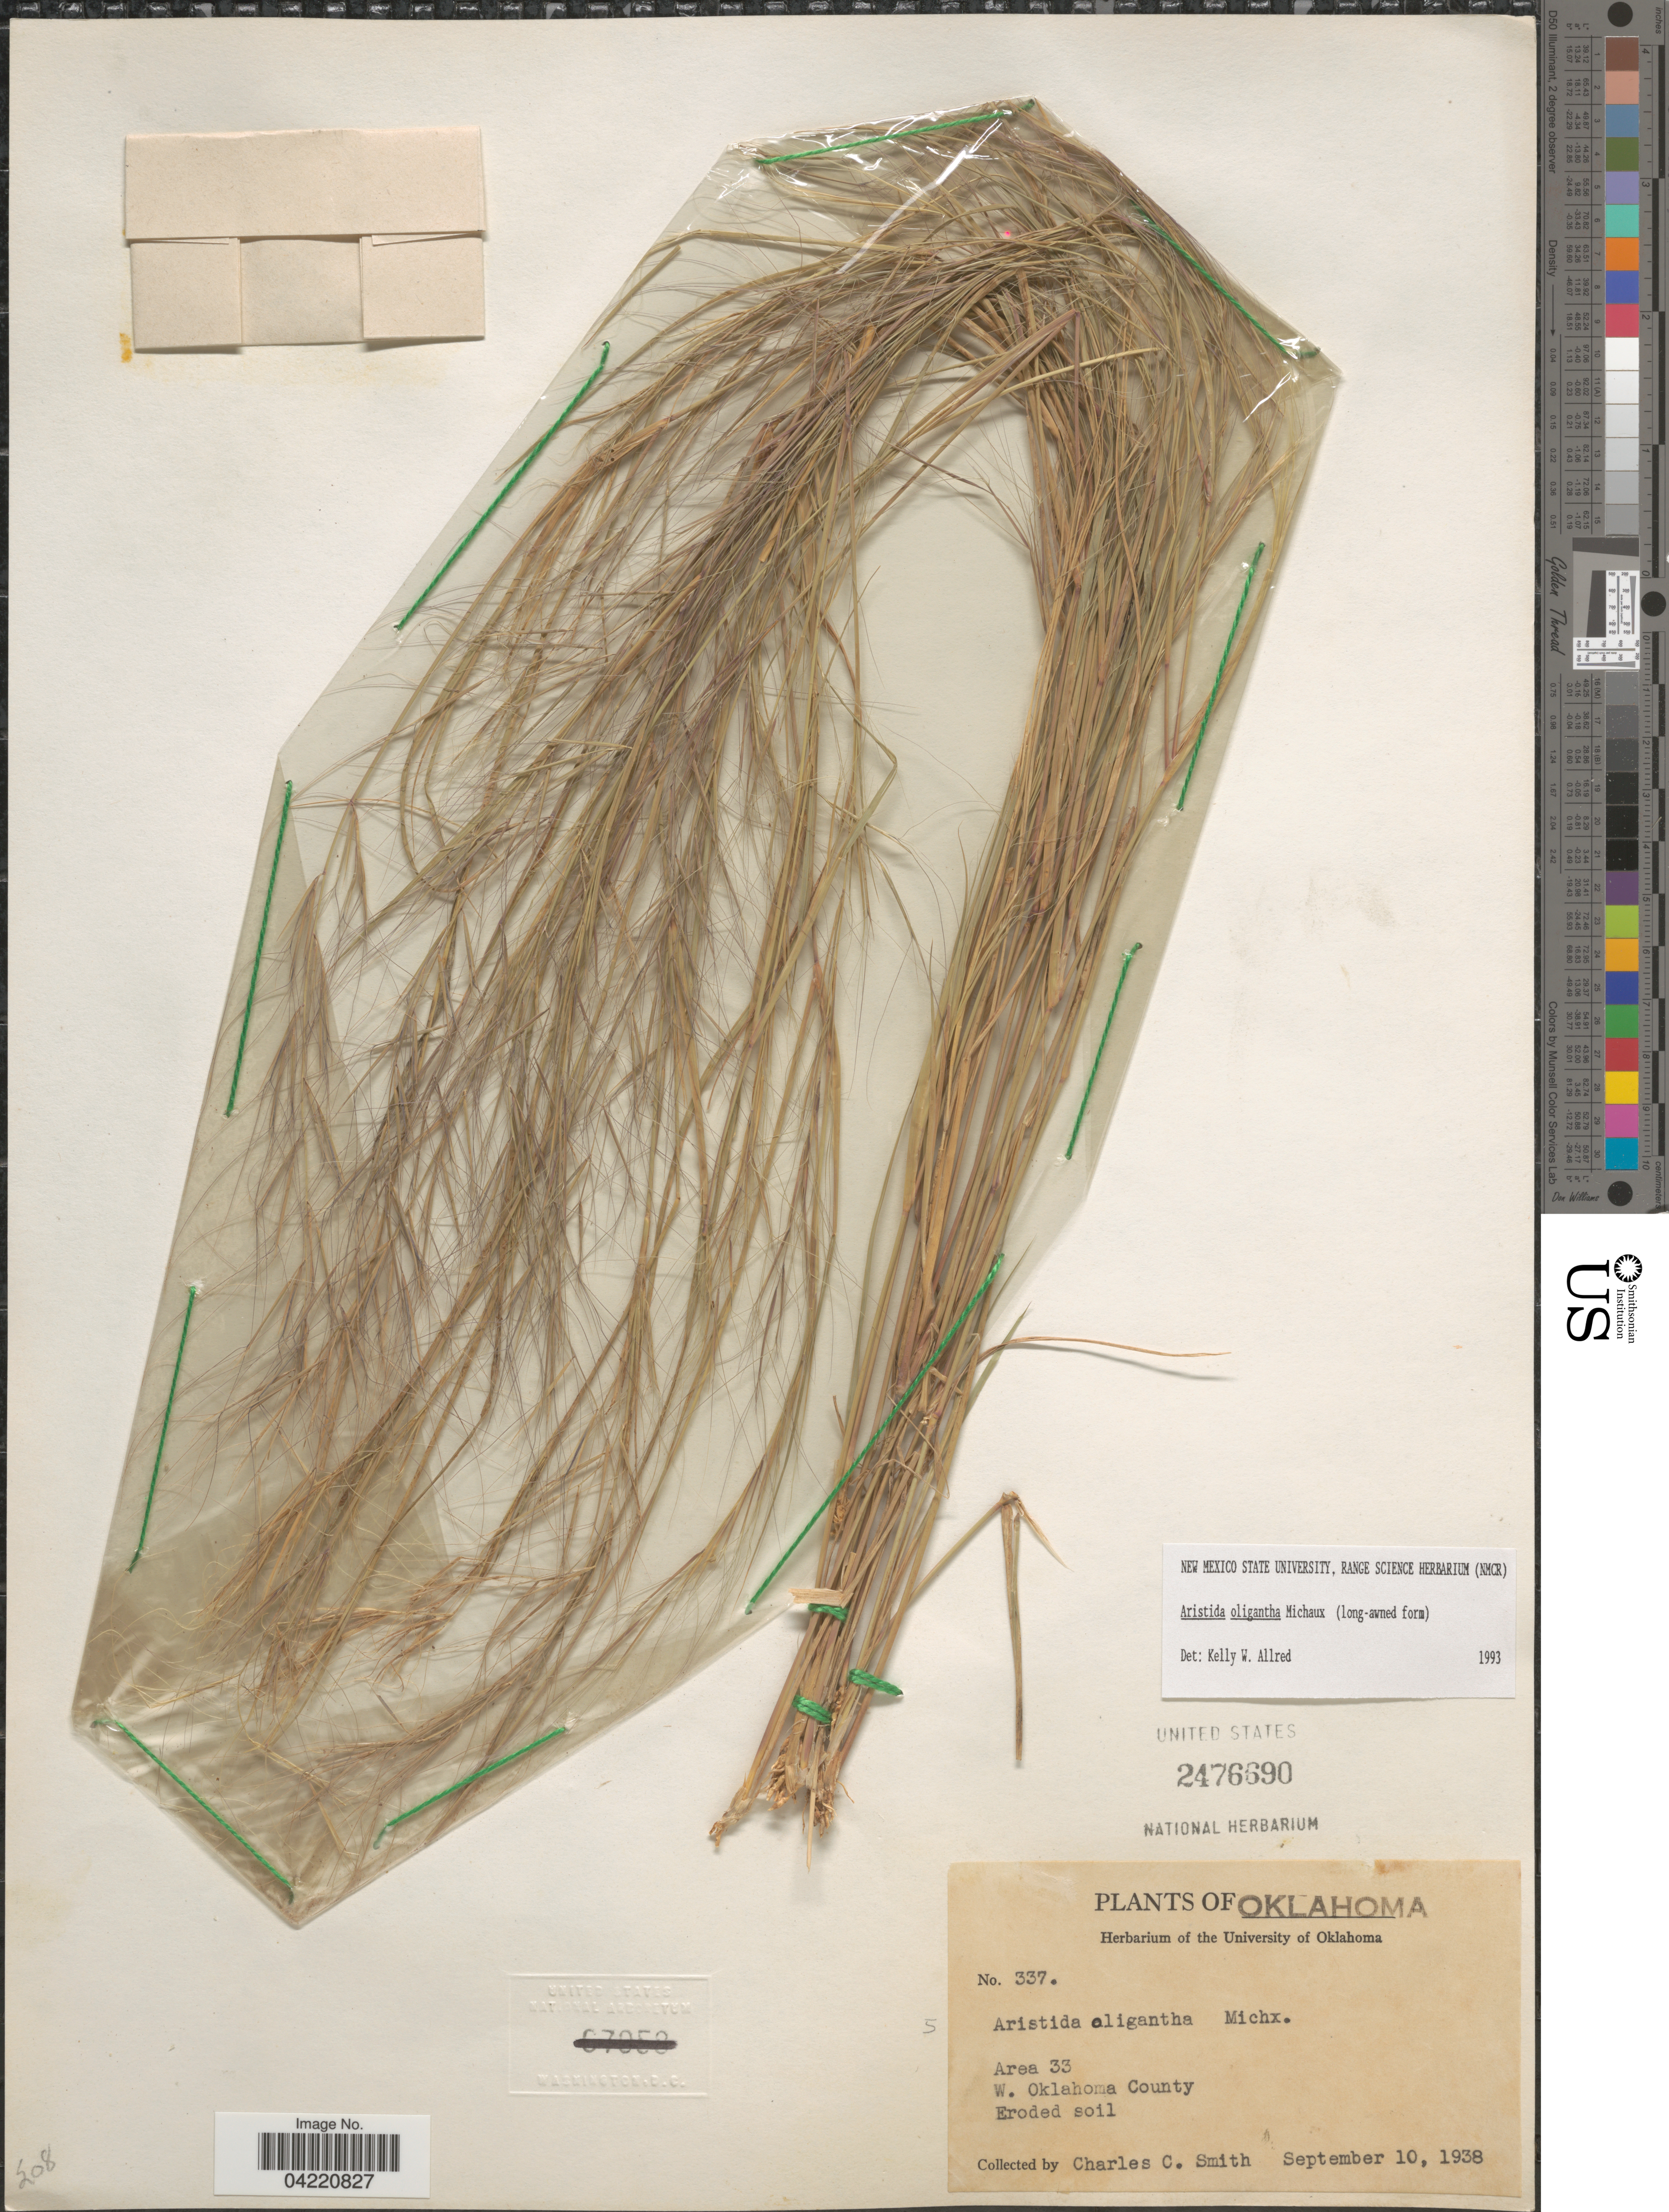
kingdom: Plantae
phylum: Tracheophyta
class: Liliopsida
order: Poales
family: Poaceae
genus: Aristida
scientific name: Aristida oligantha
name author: Michx.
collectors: Ch. C. Smith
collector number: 337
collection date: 1938-09-10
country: United States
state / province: Oklahoma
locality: Area 33. W. Oklahoma County.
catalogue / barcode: US 2476690